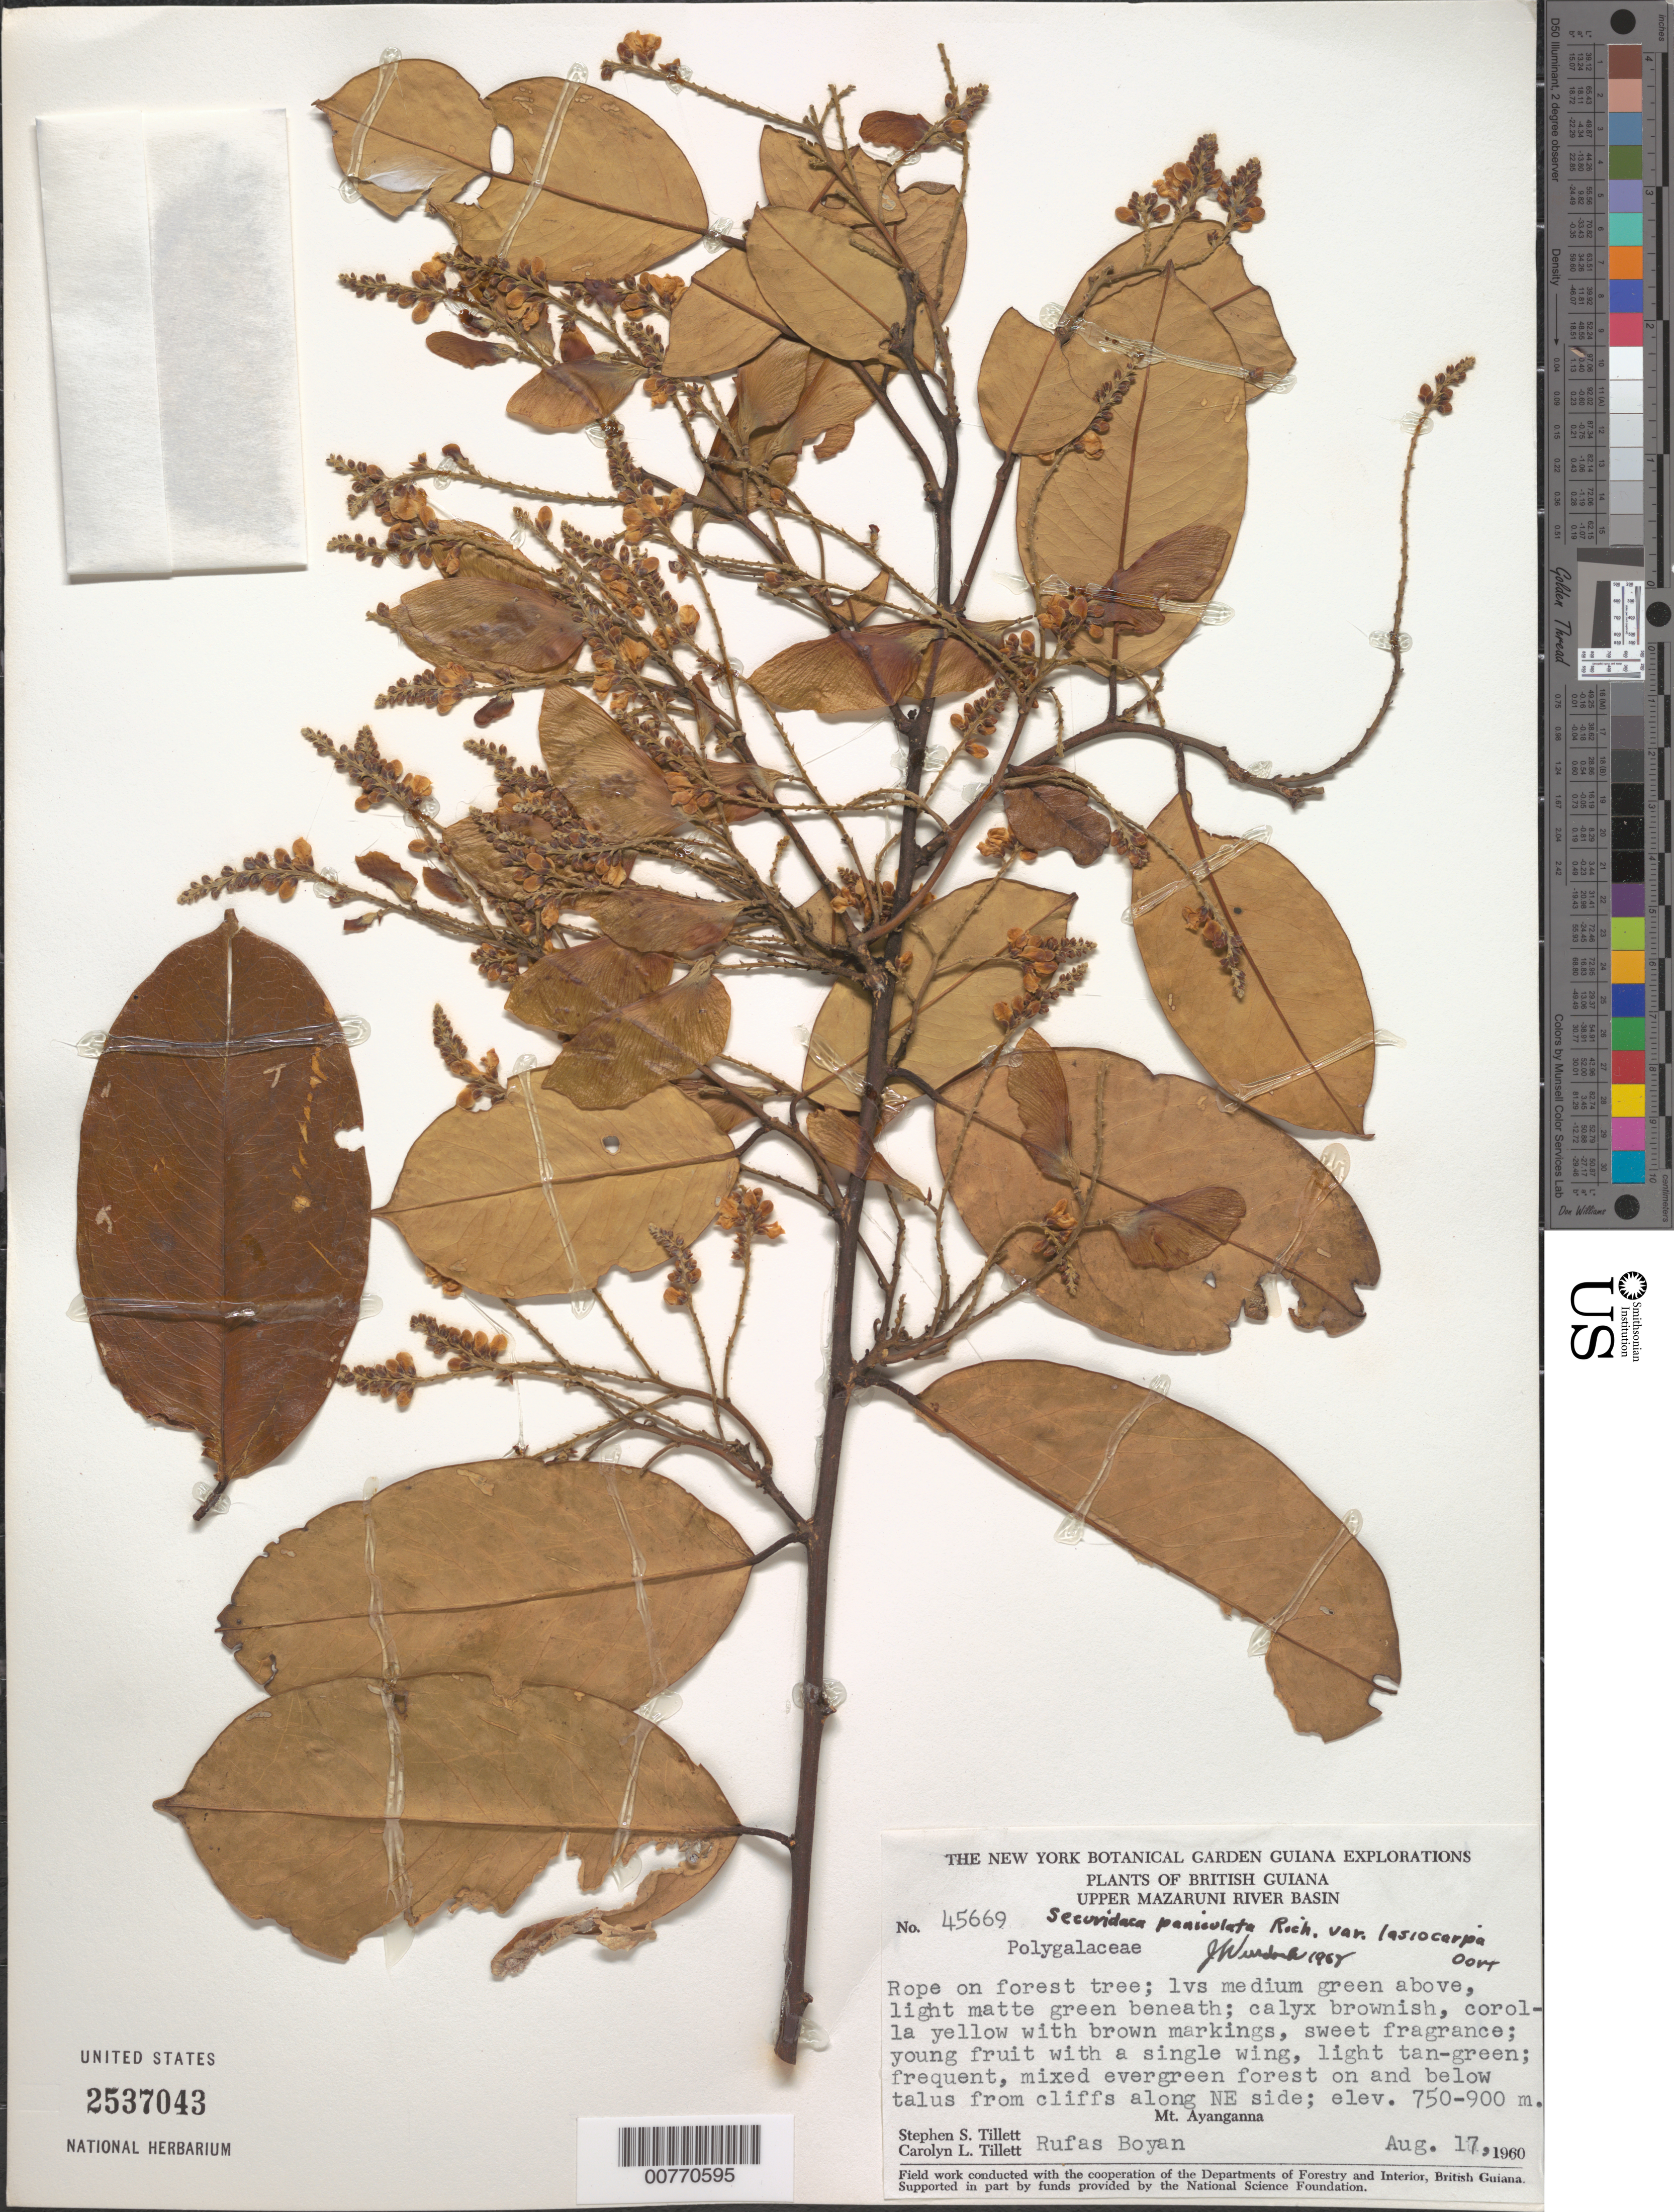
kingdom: Plantae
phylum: Tracheophyta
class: Magnoliopsida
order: Fabales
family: Polygalaceae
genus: Securidaca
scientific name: Securidaca paniculata var. lasiocarpa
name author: Oort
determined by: Wurdack, John J., (US), US (UNITED STATES)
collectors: S. S. Tillett, C. L. Tillett & R. Boyan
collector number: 45669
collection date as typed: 17-Aug-60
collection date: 1960-08-17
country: Guyana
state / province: Cuyuni-Mazaruni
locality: Mt. Ayanganna, NE side, Pakaraima Mts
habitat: Mixed evergreen forest on and below talus from cliffs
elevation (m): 750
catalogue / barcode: US 2537043